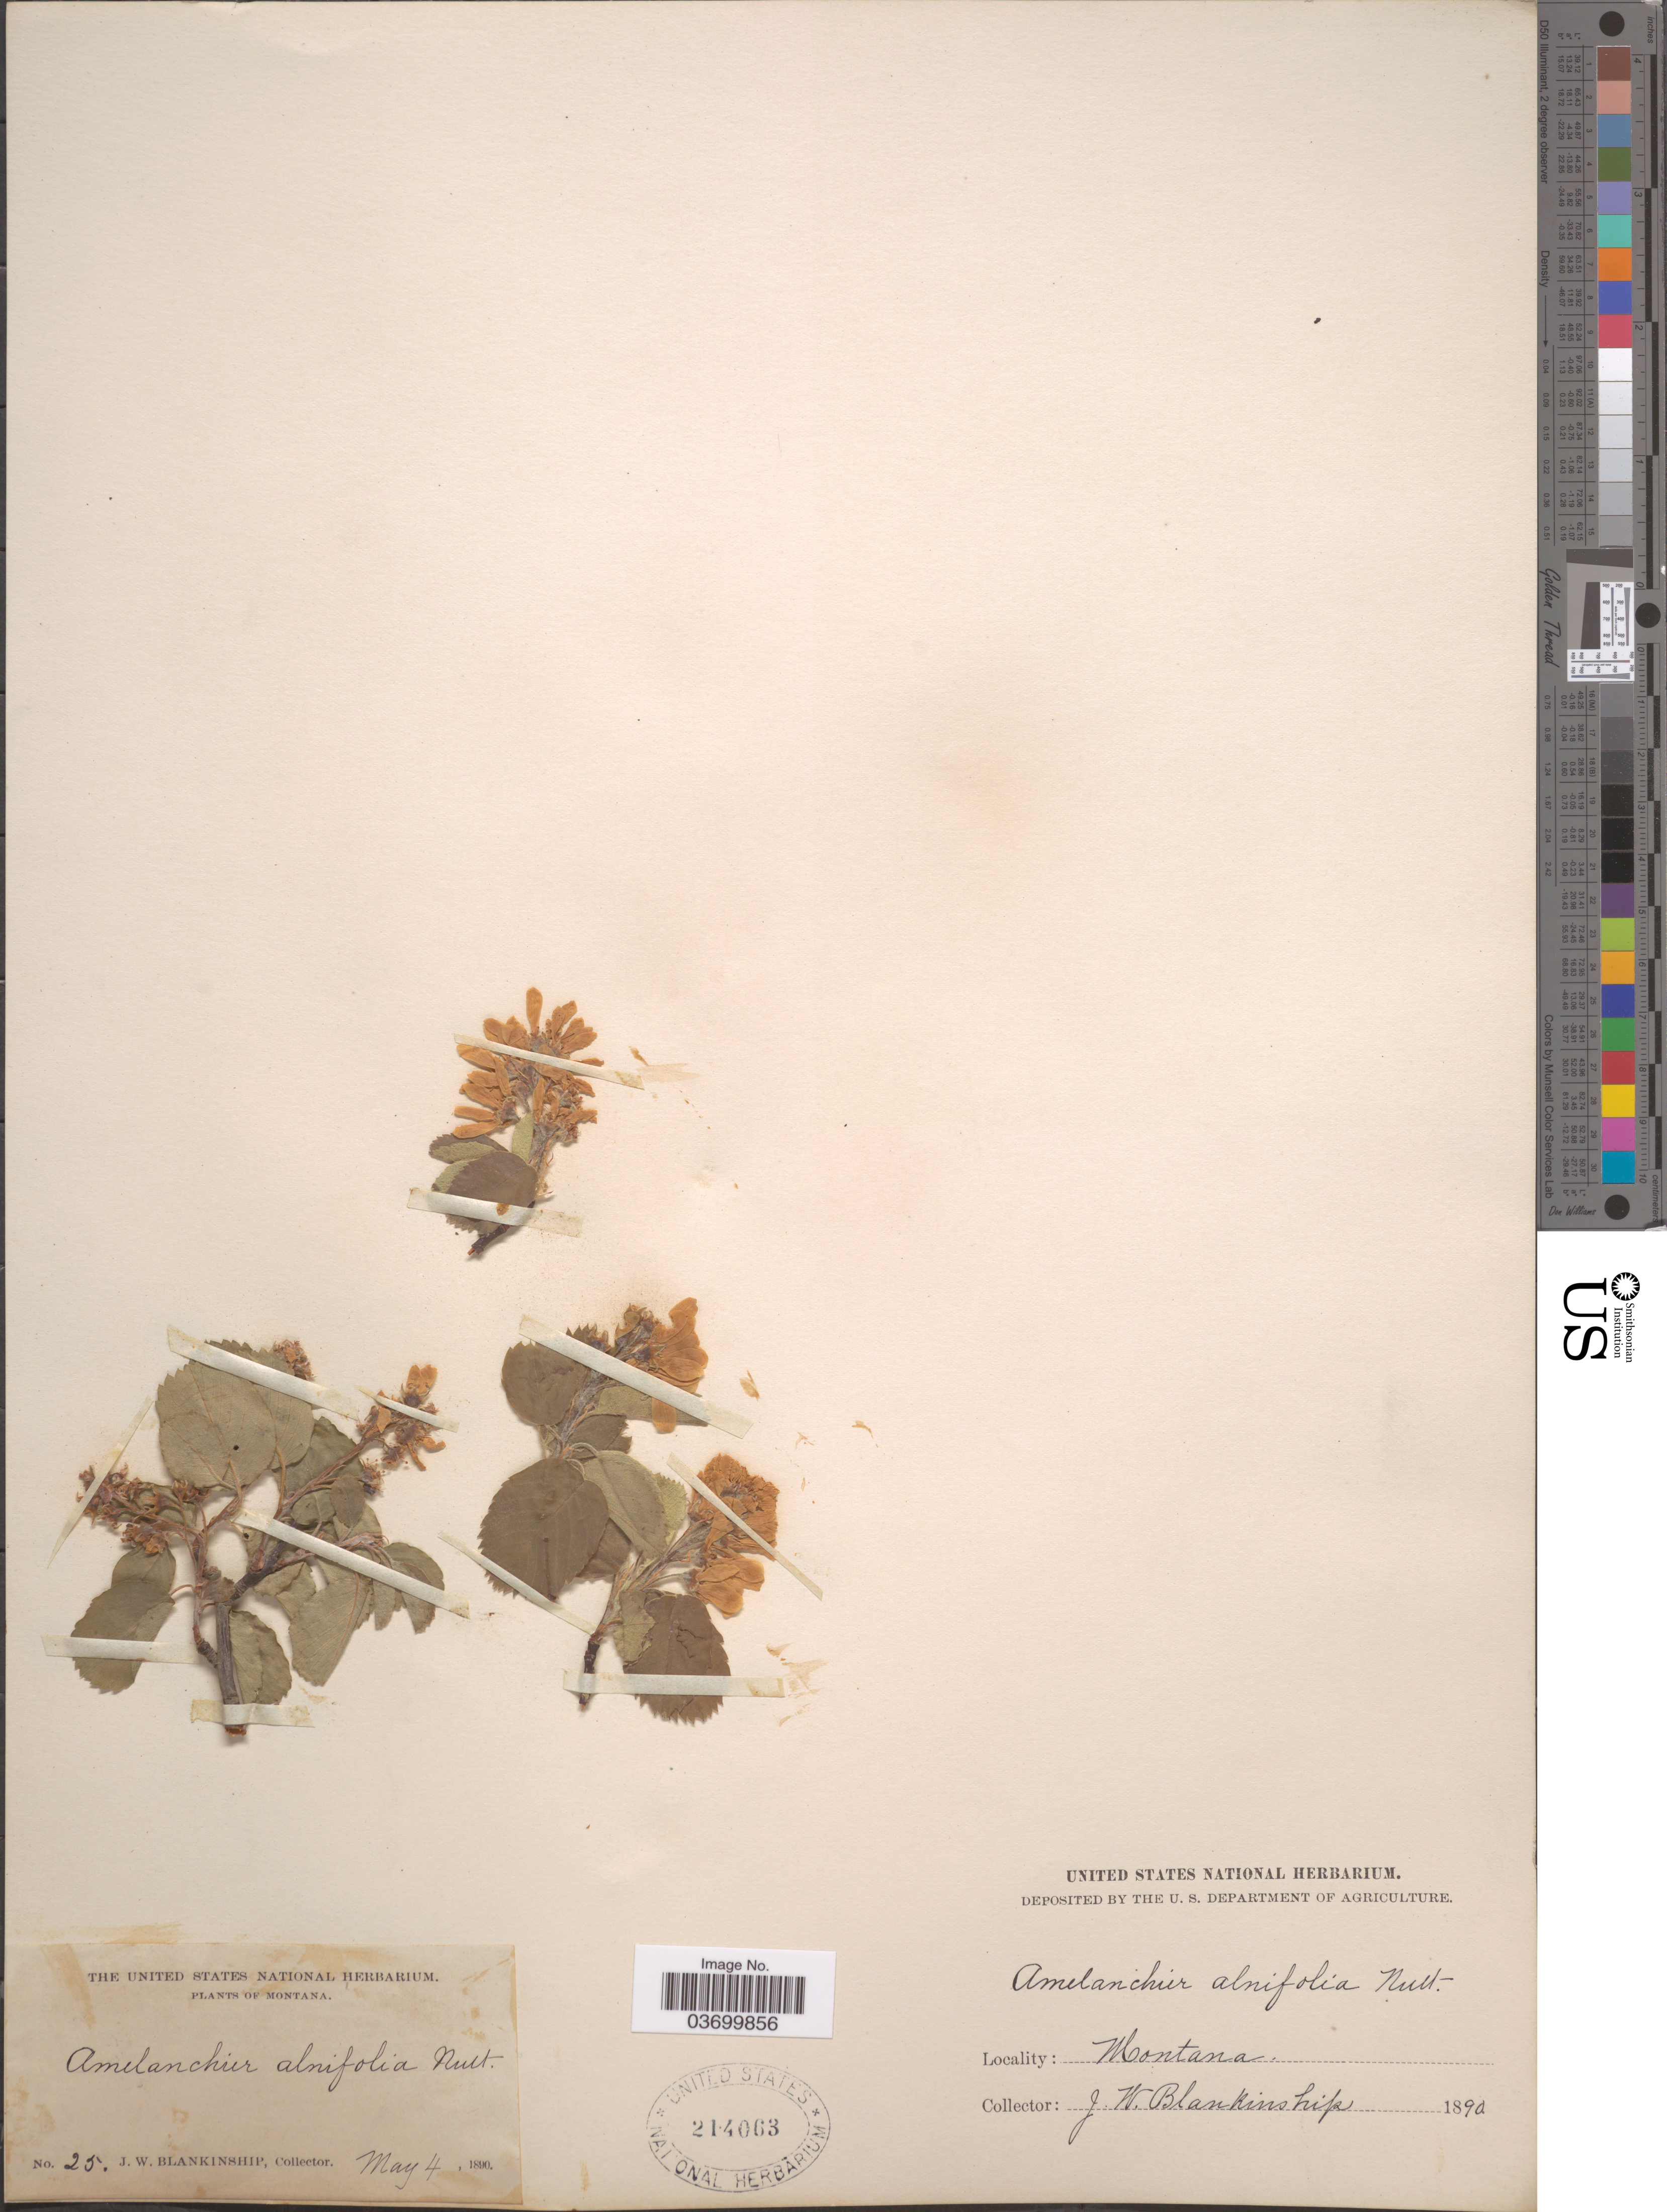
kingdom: Plantae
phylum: Tracheophyta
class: Magnoliopsida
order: Rosales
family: Rosaceae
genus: Amelanchier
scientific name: Amelanchier alnifolia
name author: (Nutt.) Nutt. ex M. Roem.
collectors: J. W. Blankinship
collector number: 25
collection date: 1890-05-04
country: United States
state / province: Montana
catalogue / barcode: US 214063